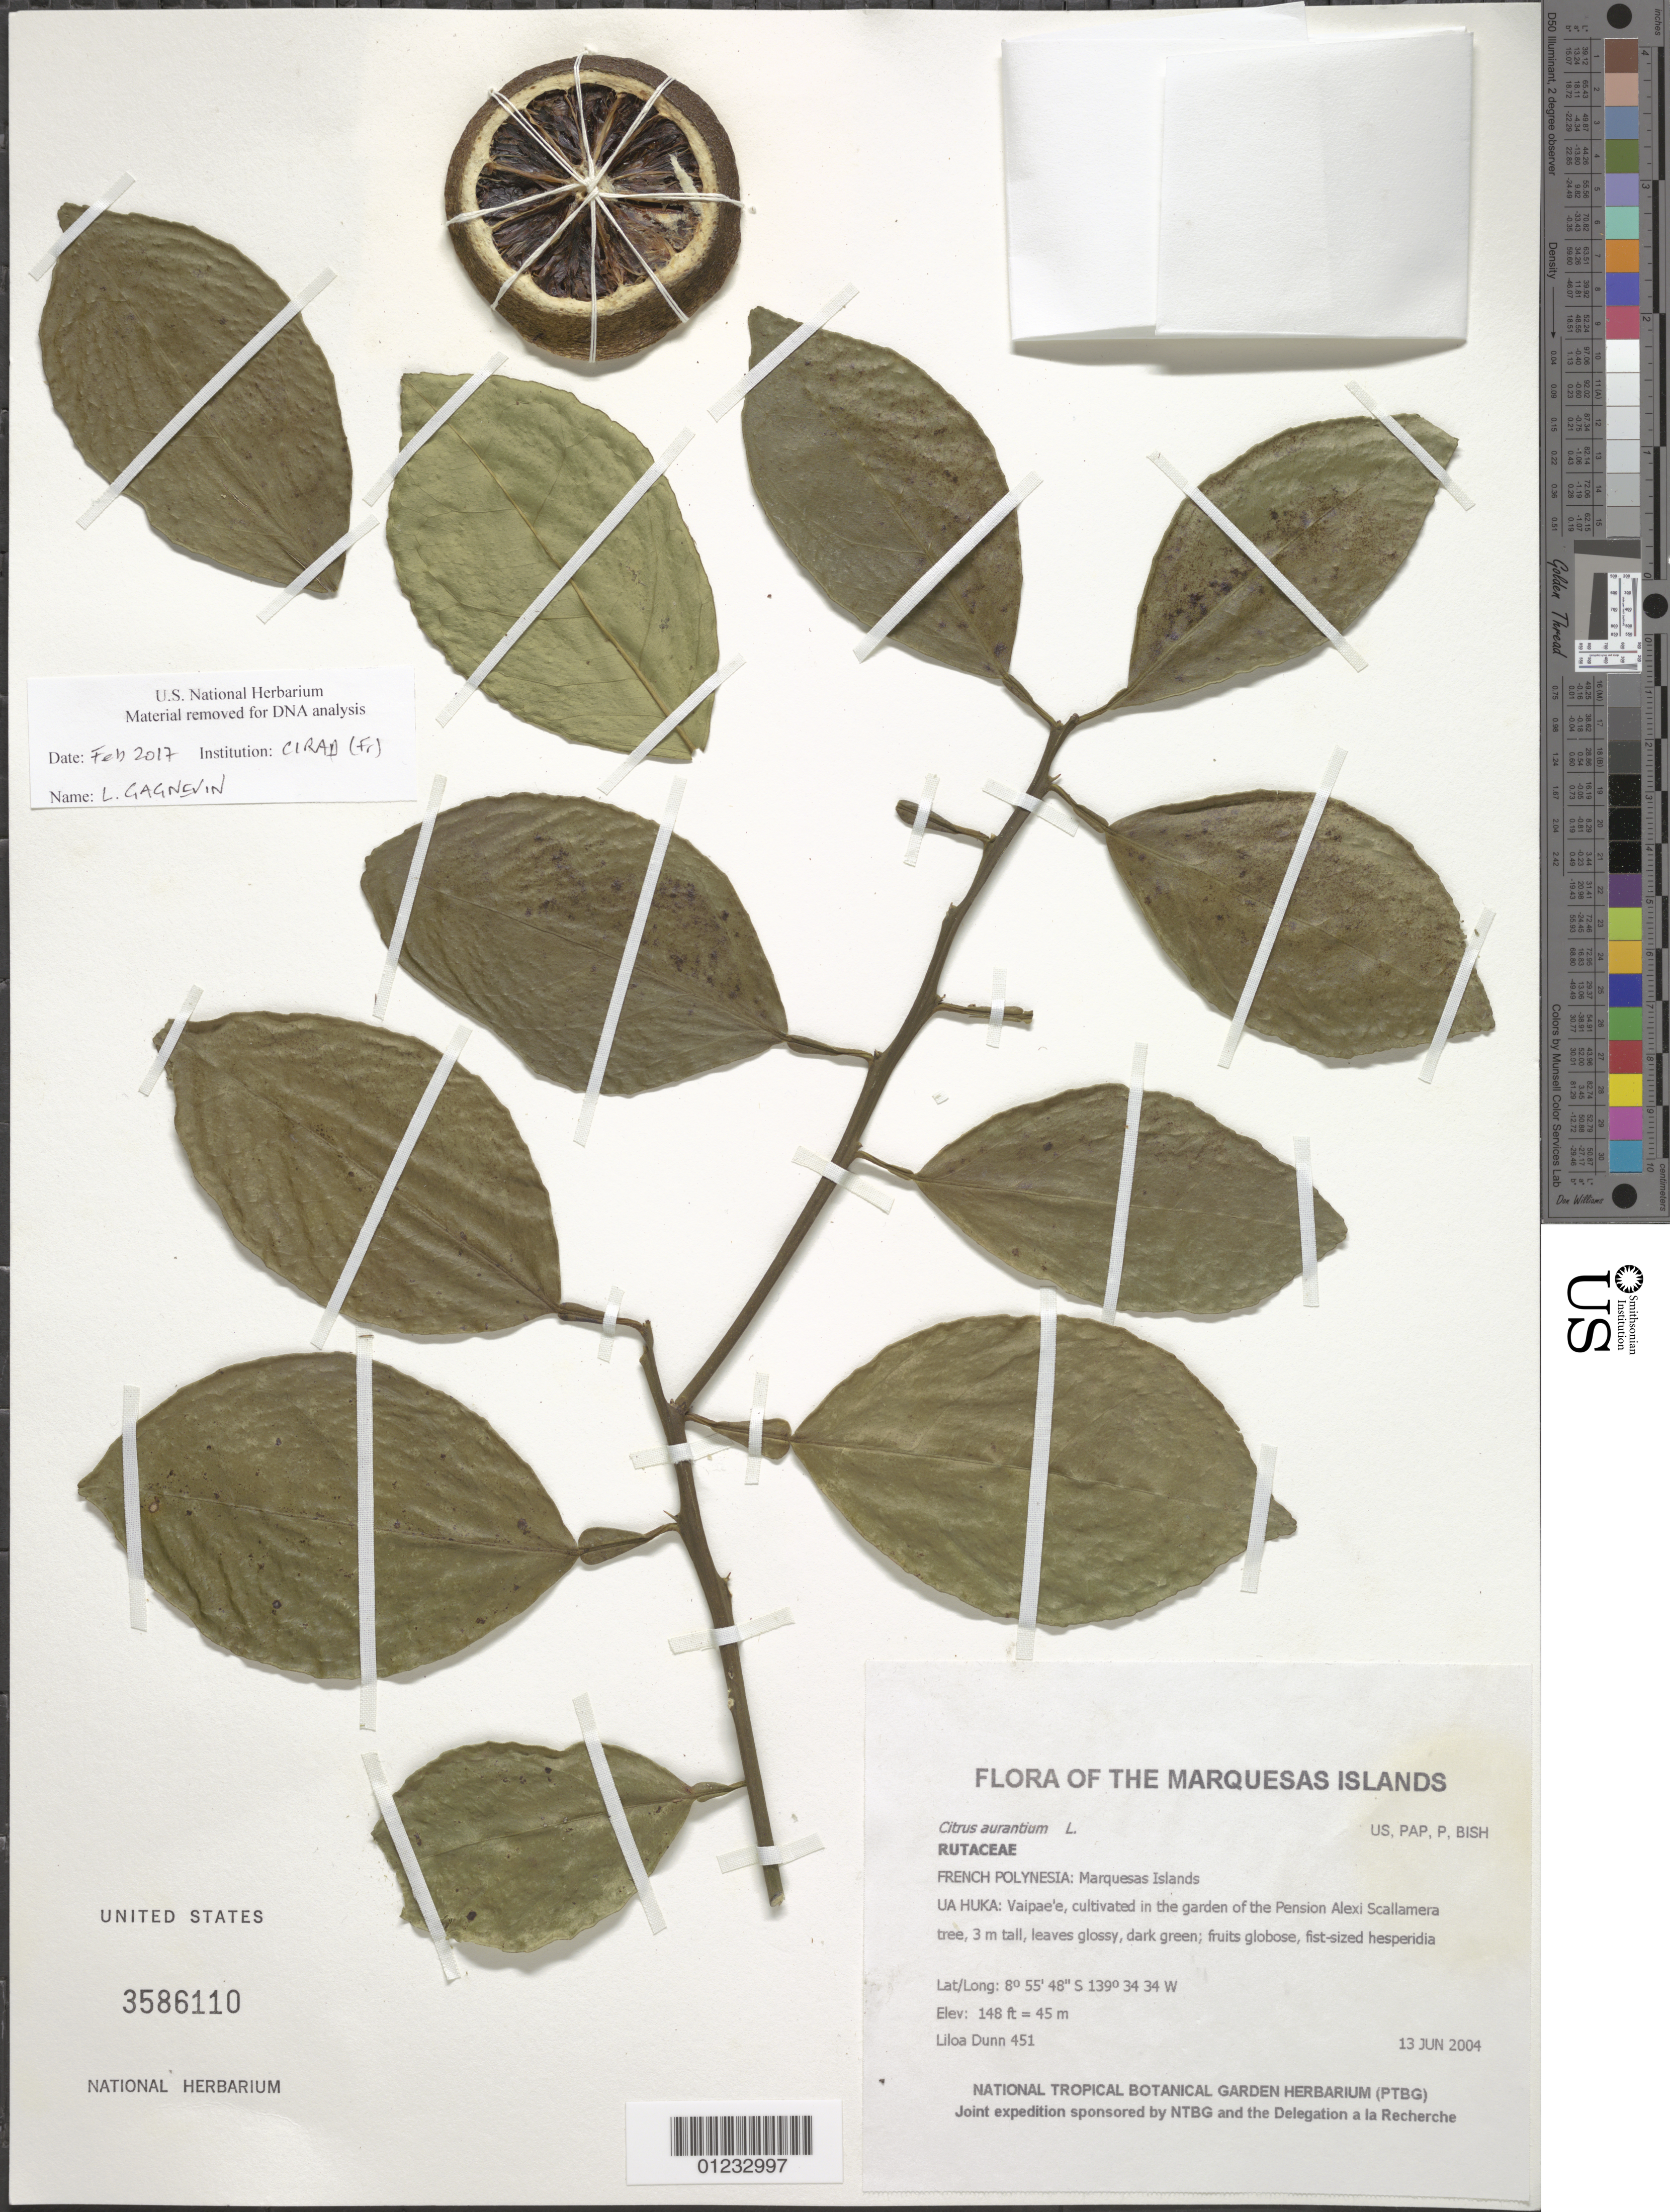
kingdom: Plantae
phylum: Tracheophyta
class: Magnoliopsida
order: Sapindales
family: Rutaceae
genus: Citrus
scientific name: Citrus x aurantium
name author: L.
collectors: L. Dunn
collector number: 451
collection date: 2004-06-13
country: French Polynesia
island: Ua Huka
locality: Vaipae'e, cultivated in the garden of the Pension Alexi Scallamera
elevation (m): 45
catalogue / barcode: US 3586110